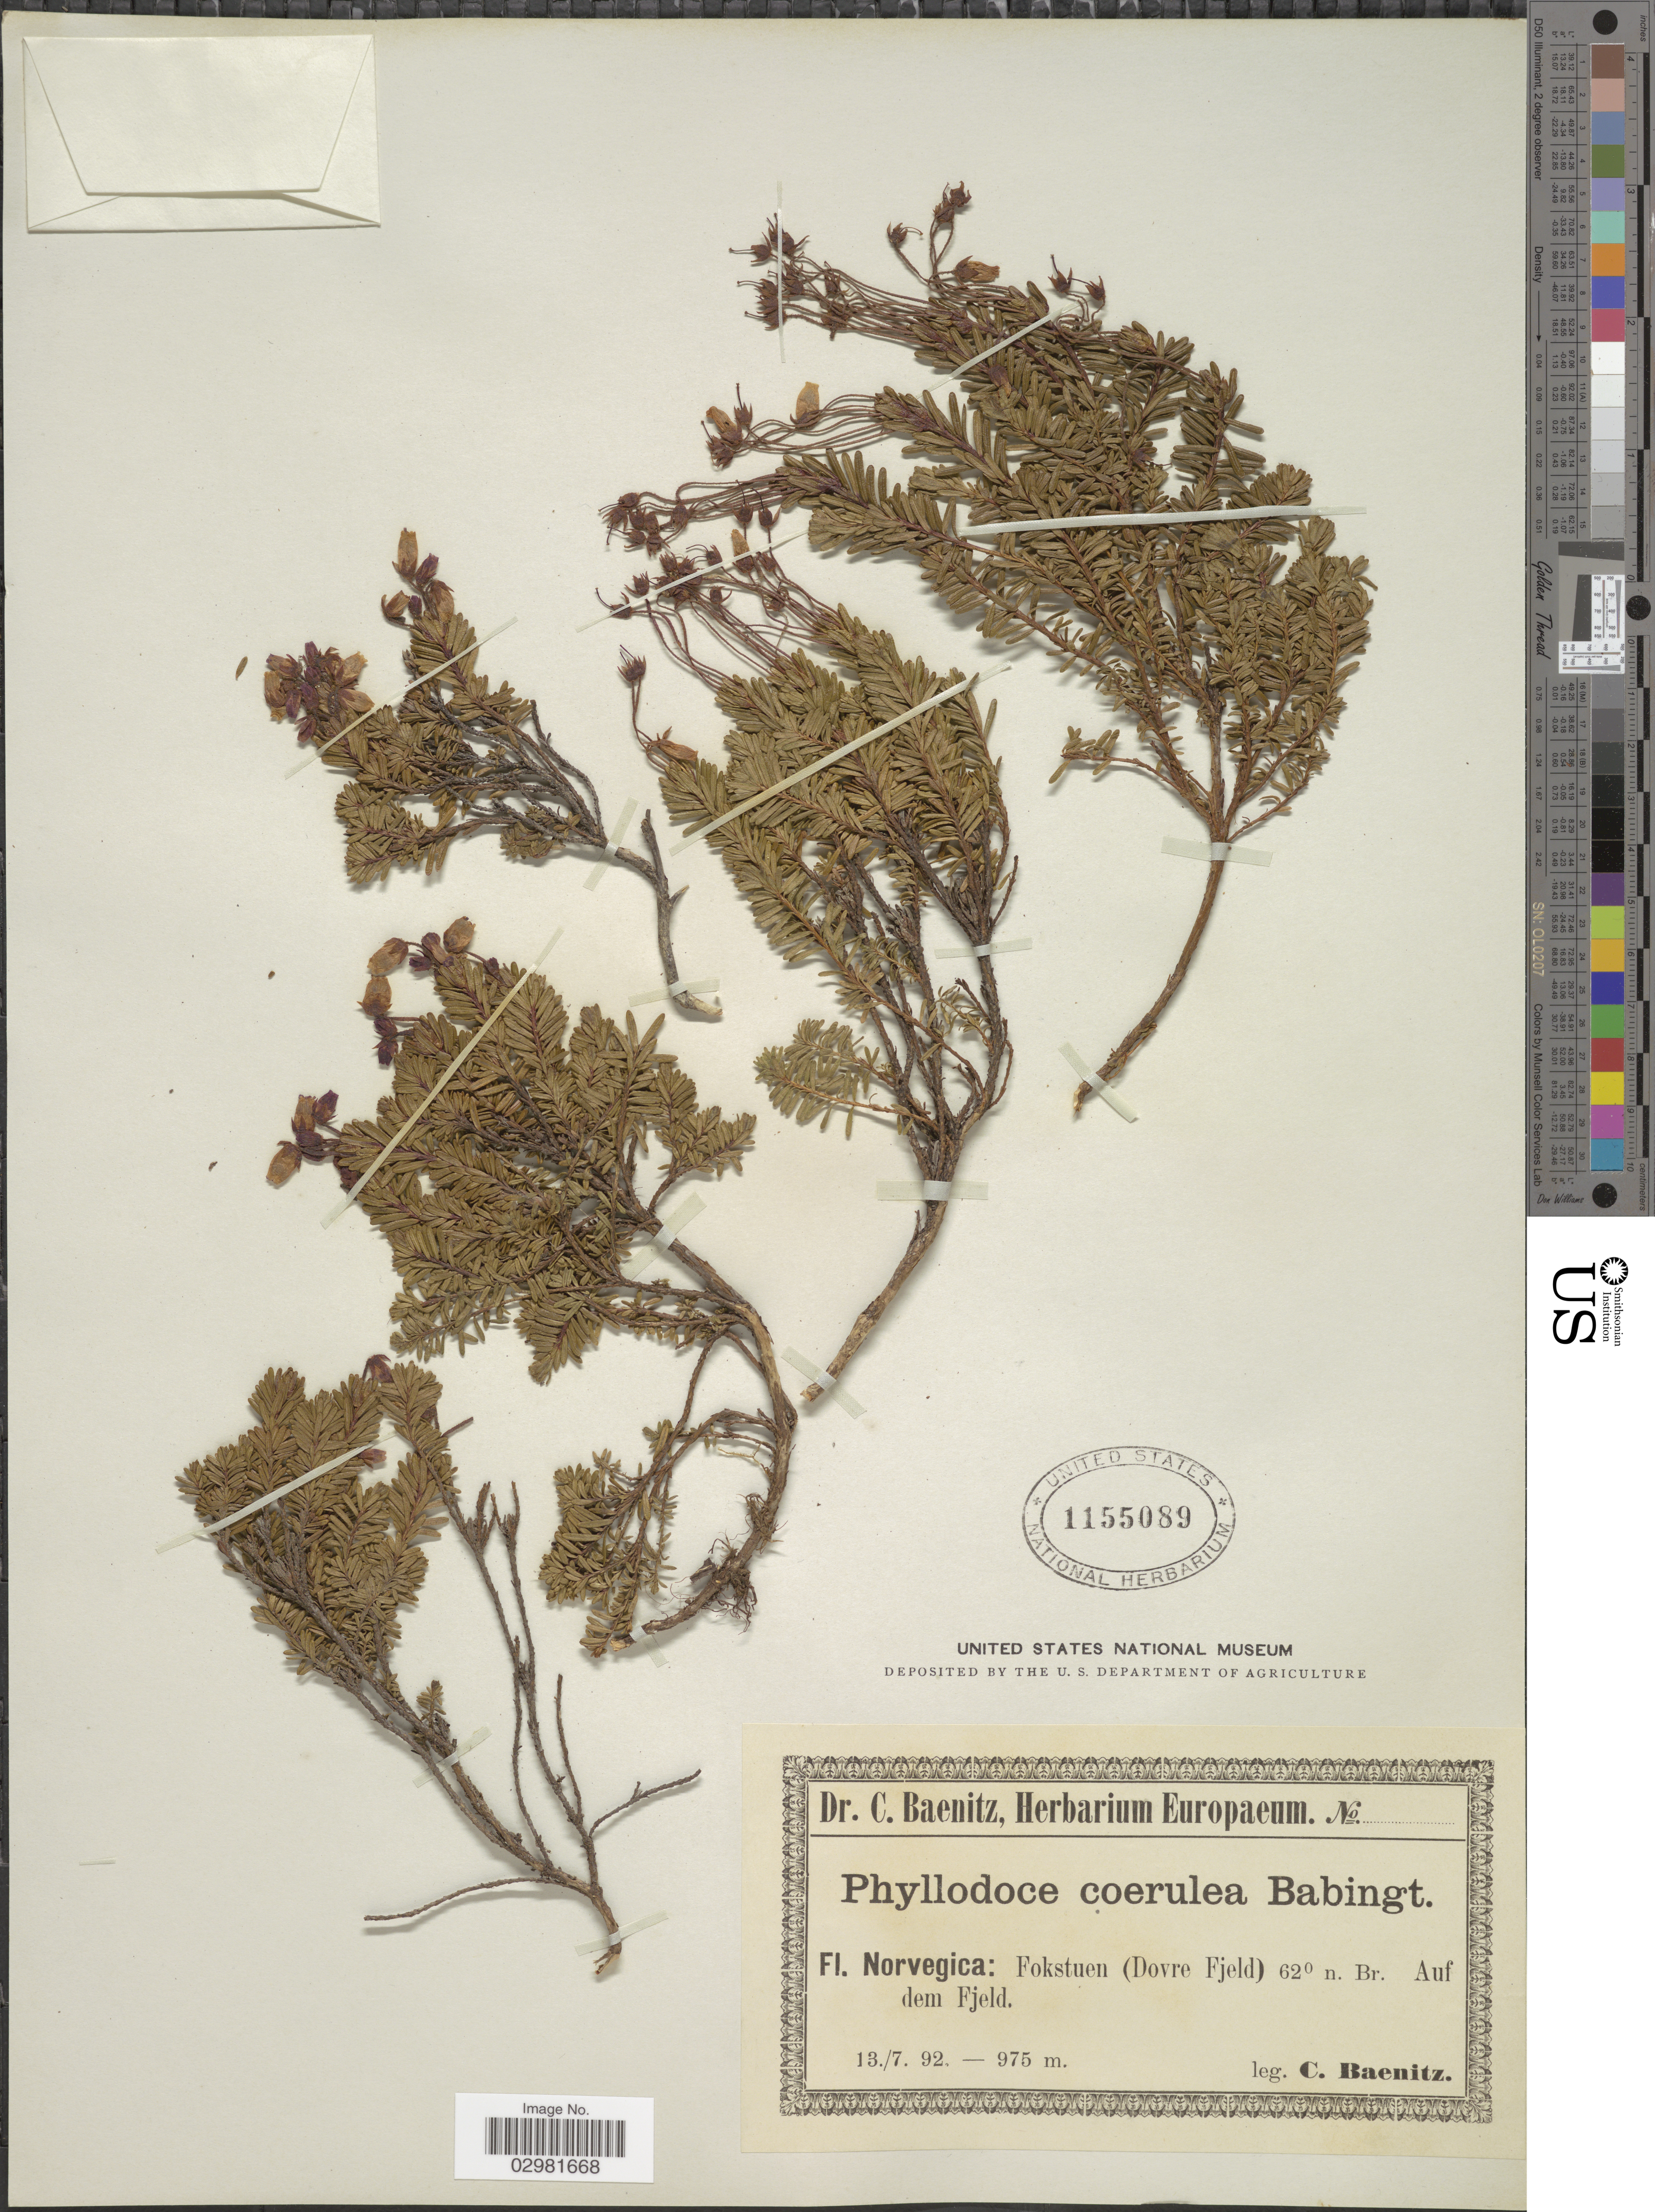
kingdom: Plantae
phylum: Tracheophyta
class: Magnoliopsida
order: Ericales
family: Ericaceae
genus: Phyllodoce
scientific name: Phyllodoce caerulea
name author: (L.) Bab.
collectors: C. G. Baenitz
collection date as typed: Transcribed d/m/y: 13/7/92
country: Norway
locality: Norvegica: Fokstuen (Dovre Fjeld) 62° n. Br. Auf dem Fjeld.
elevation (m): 975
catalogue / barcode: US 1155089